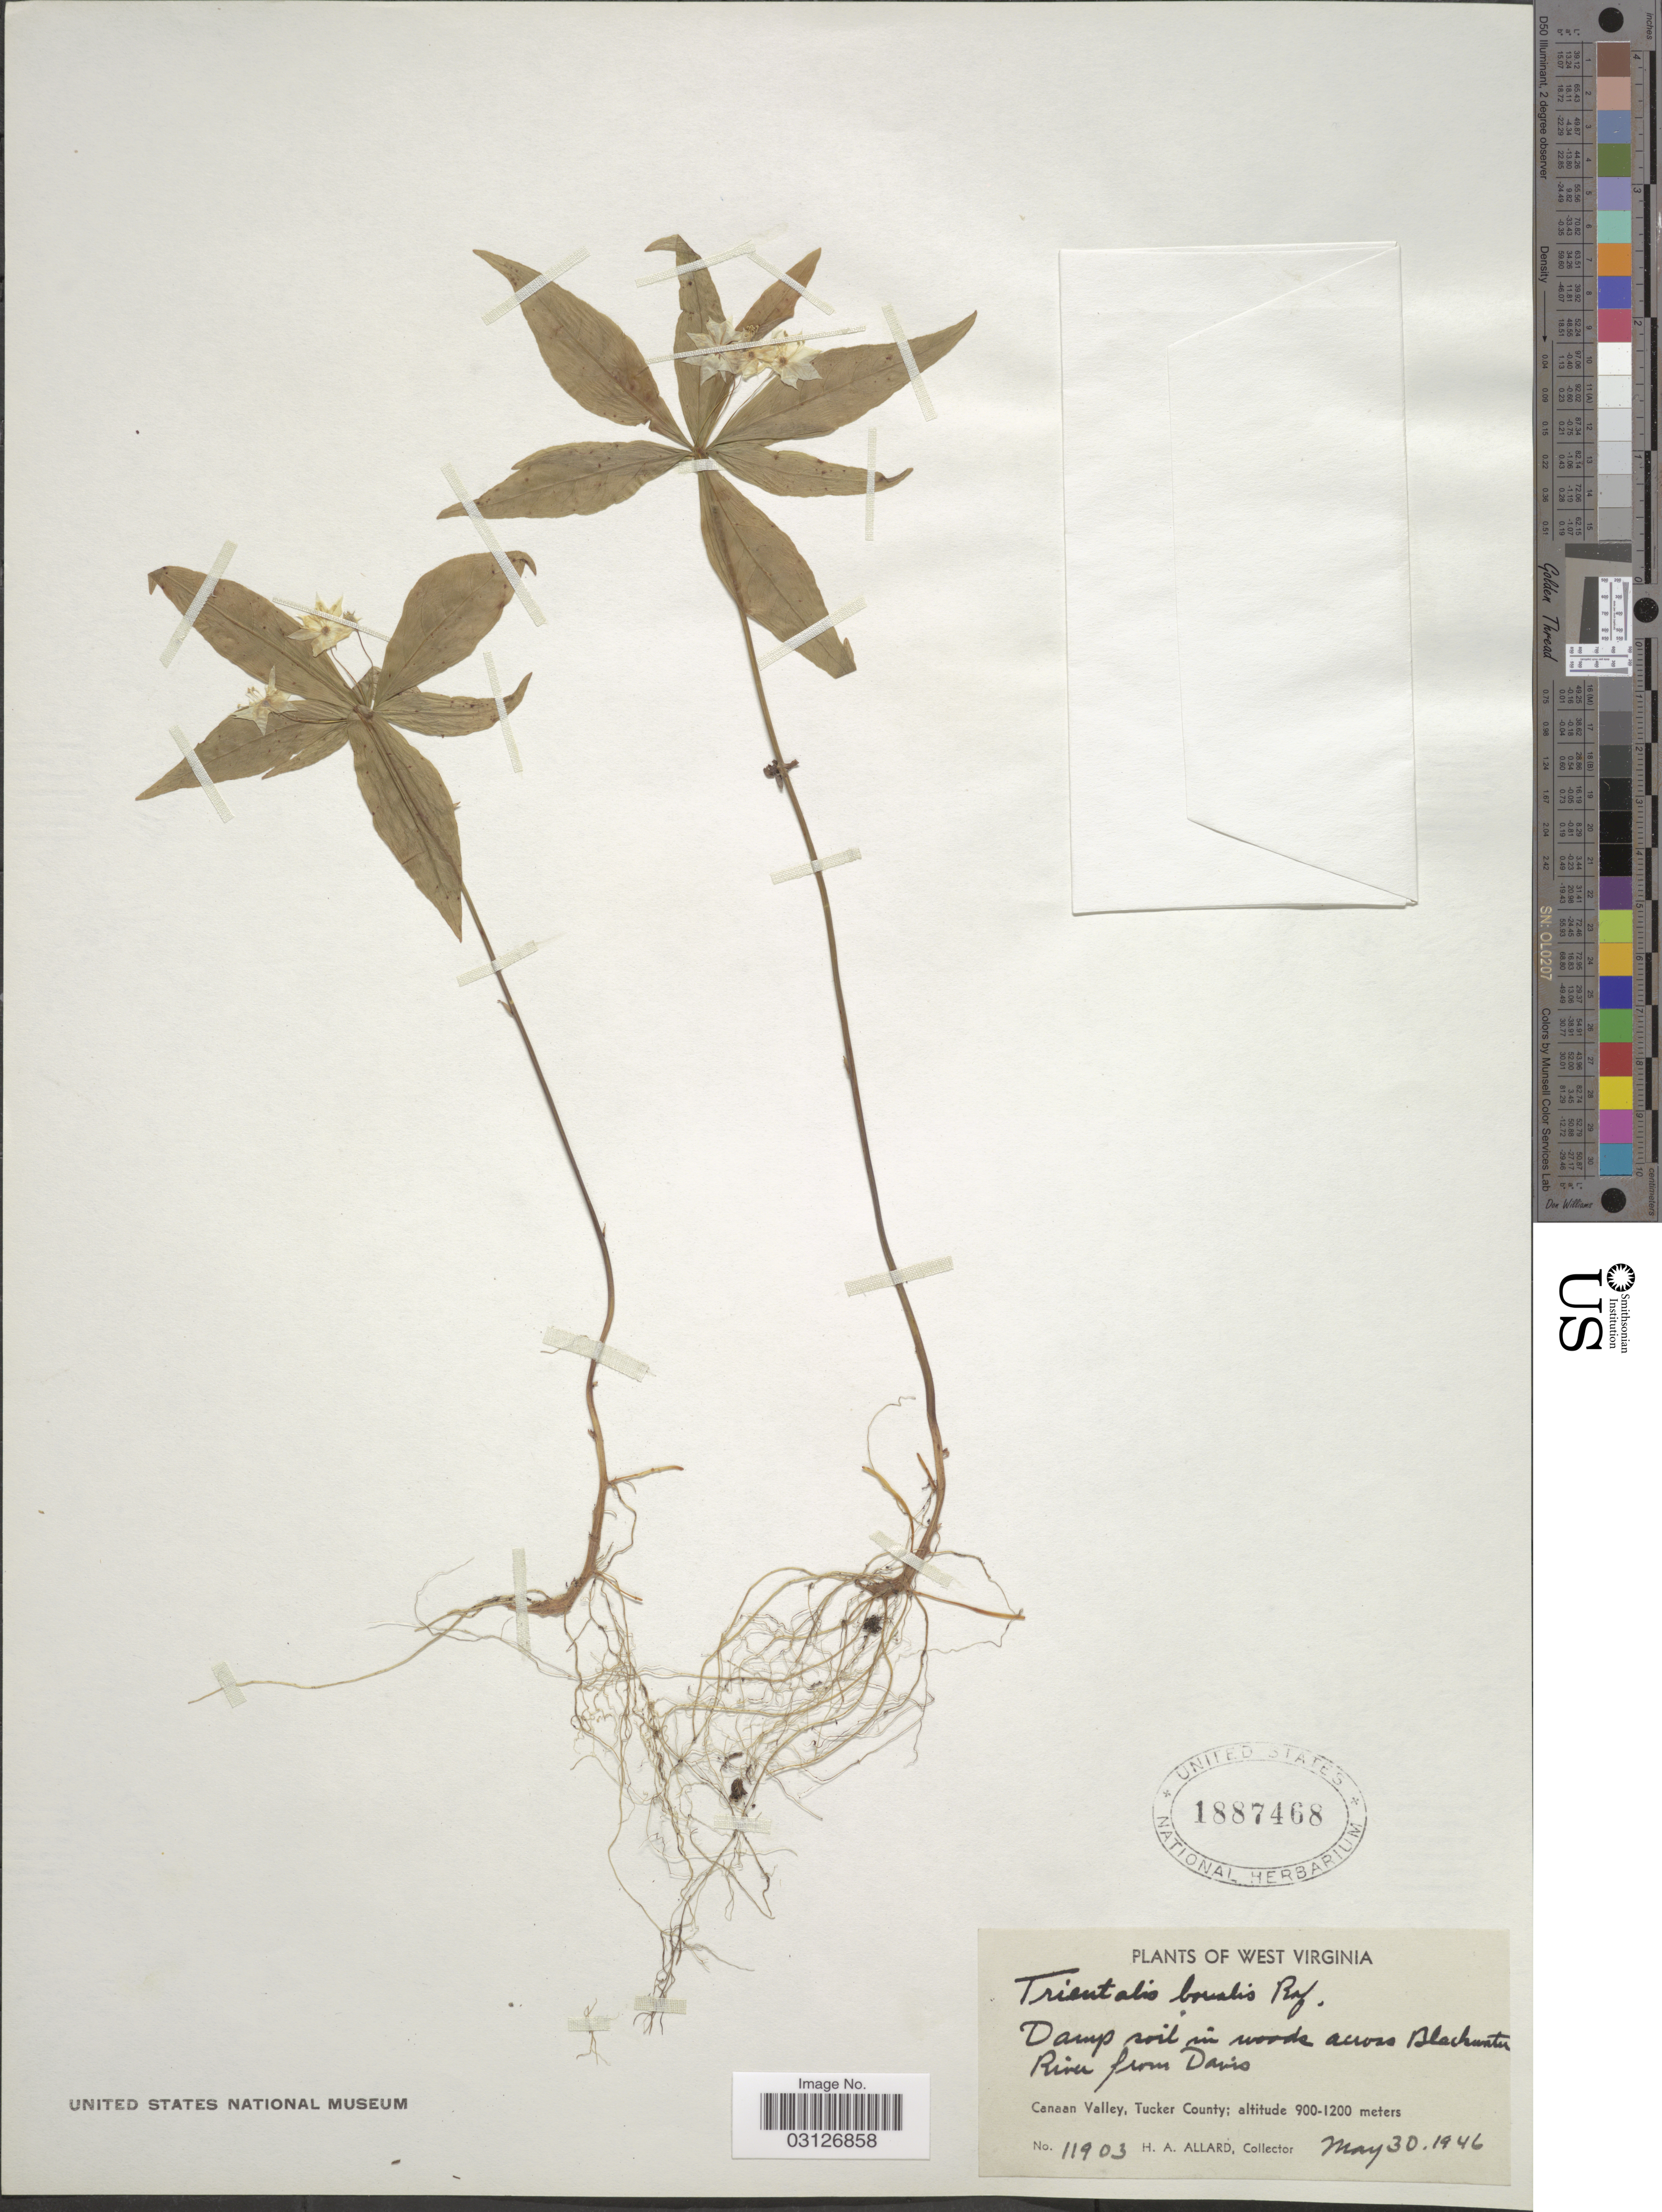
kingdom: Plantae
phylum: Tracheophyta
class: Magnoliopsida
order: Ericales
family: Primulaceae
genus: Trientalis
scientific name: Trientalis borealis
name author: Raf.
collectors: H. A. Allard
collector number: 11903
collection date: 1946-05-30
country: United States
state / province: West Virginia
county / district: Tucker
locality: Damp soil in woods across Blackwater River from Davis. Canaan Valley, Tucker County.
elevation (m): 900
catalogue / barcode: US 1887468